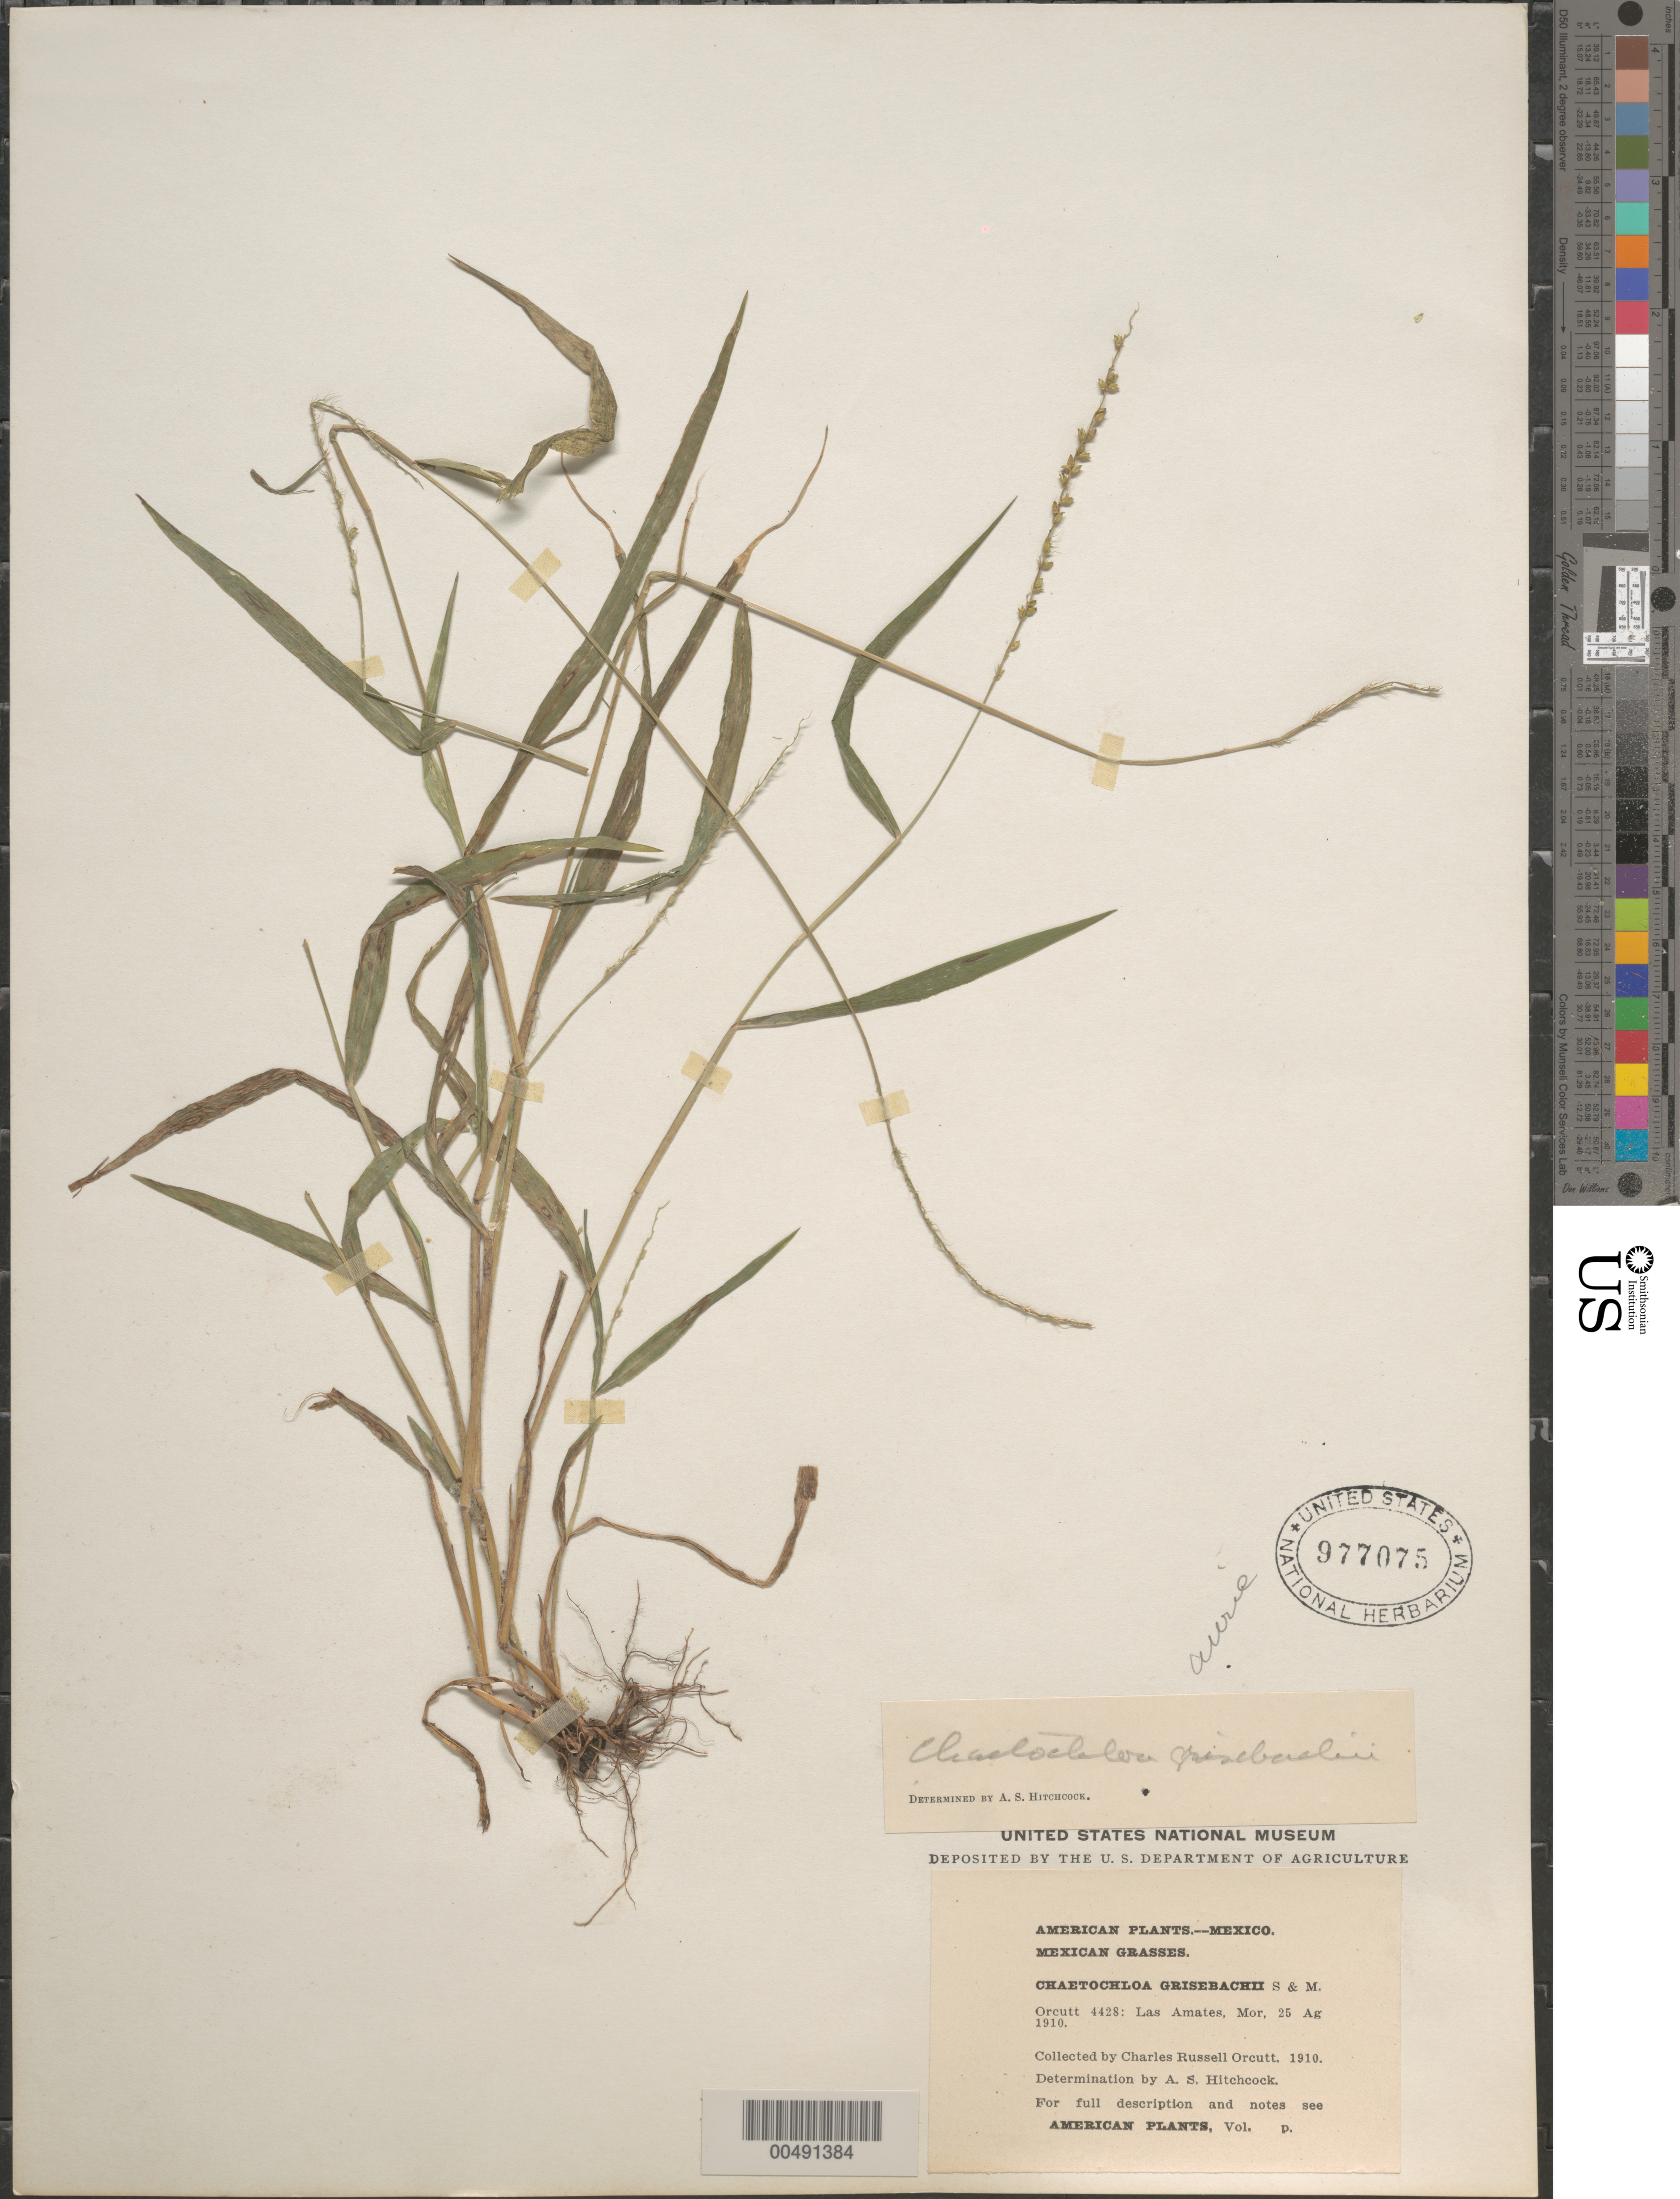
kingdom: Plantae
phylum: Tracheophyta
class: Liliopsida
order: Poales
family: Poaceae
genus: Setariopsis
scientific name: Setariopsis auriculata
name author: (E. Fourn.) Scribn.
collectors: C. R. Orcutt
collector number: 4428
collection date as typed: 25 Aug 1910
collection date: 1910-08-25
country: Mexico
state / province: Morelos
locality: Las Amates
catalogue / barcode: US 977075